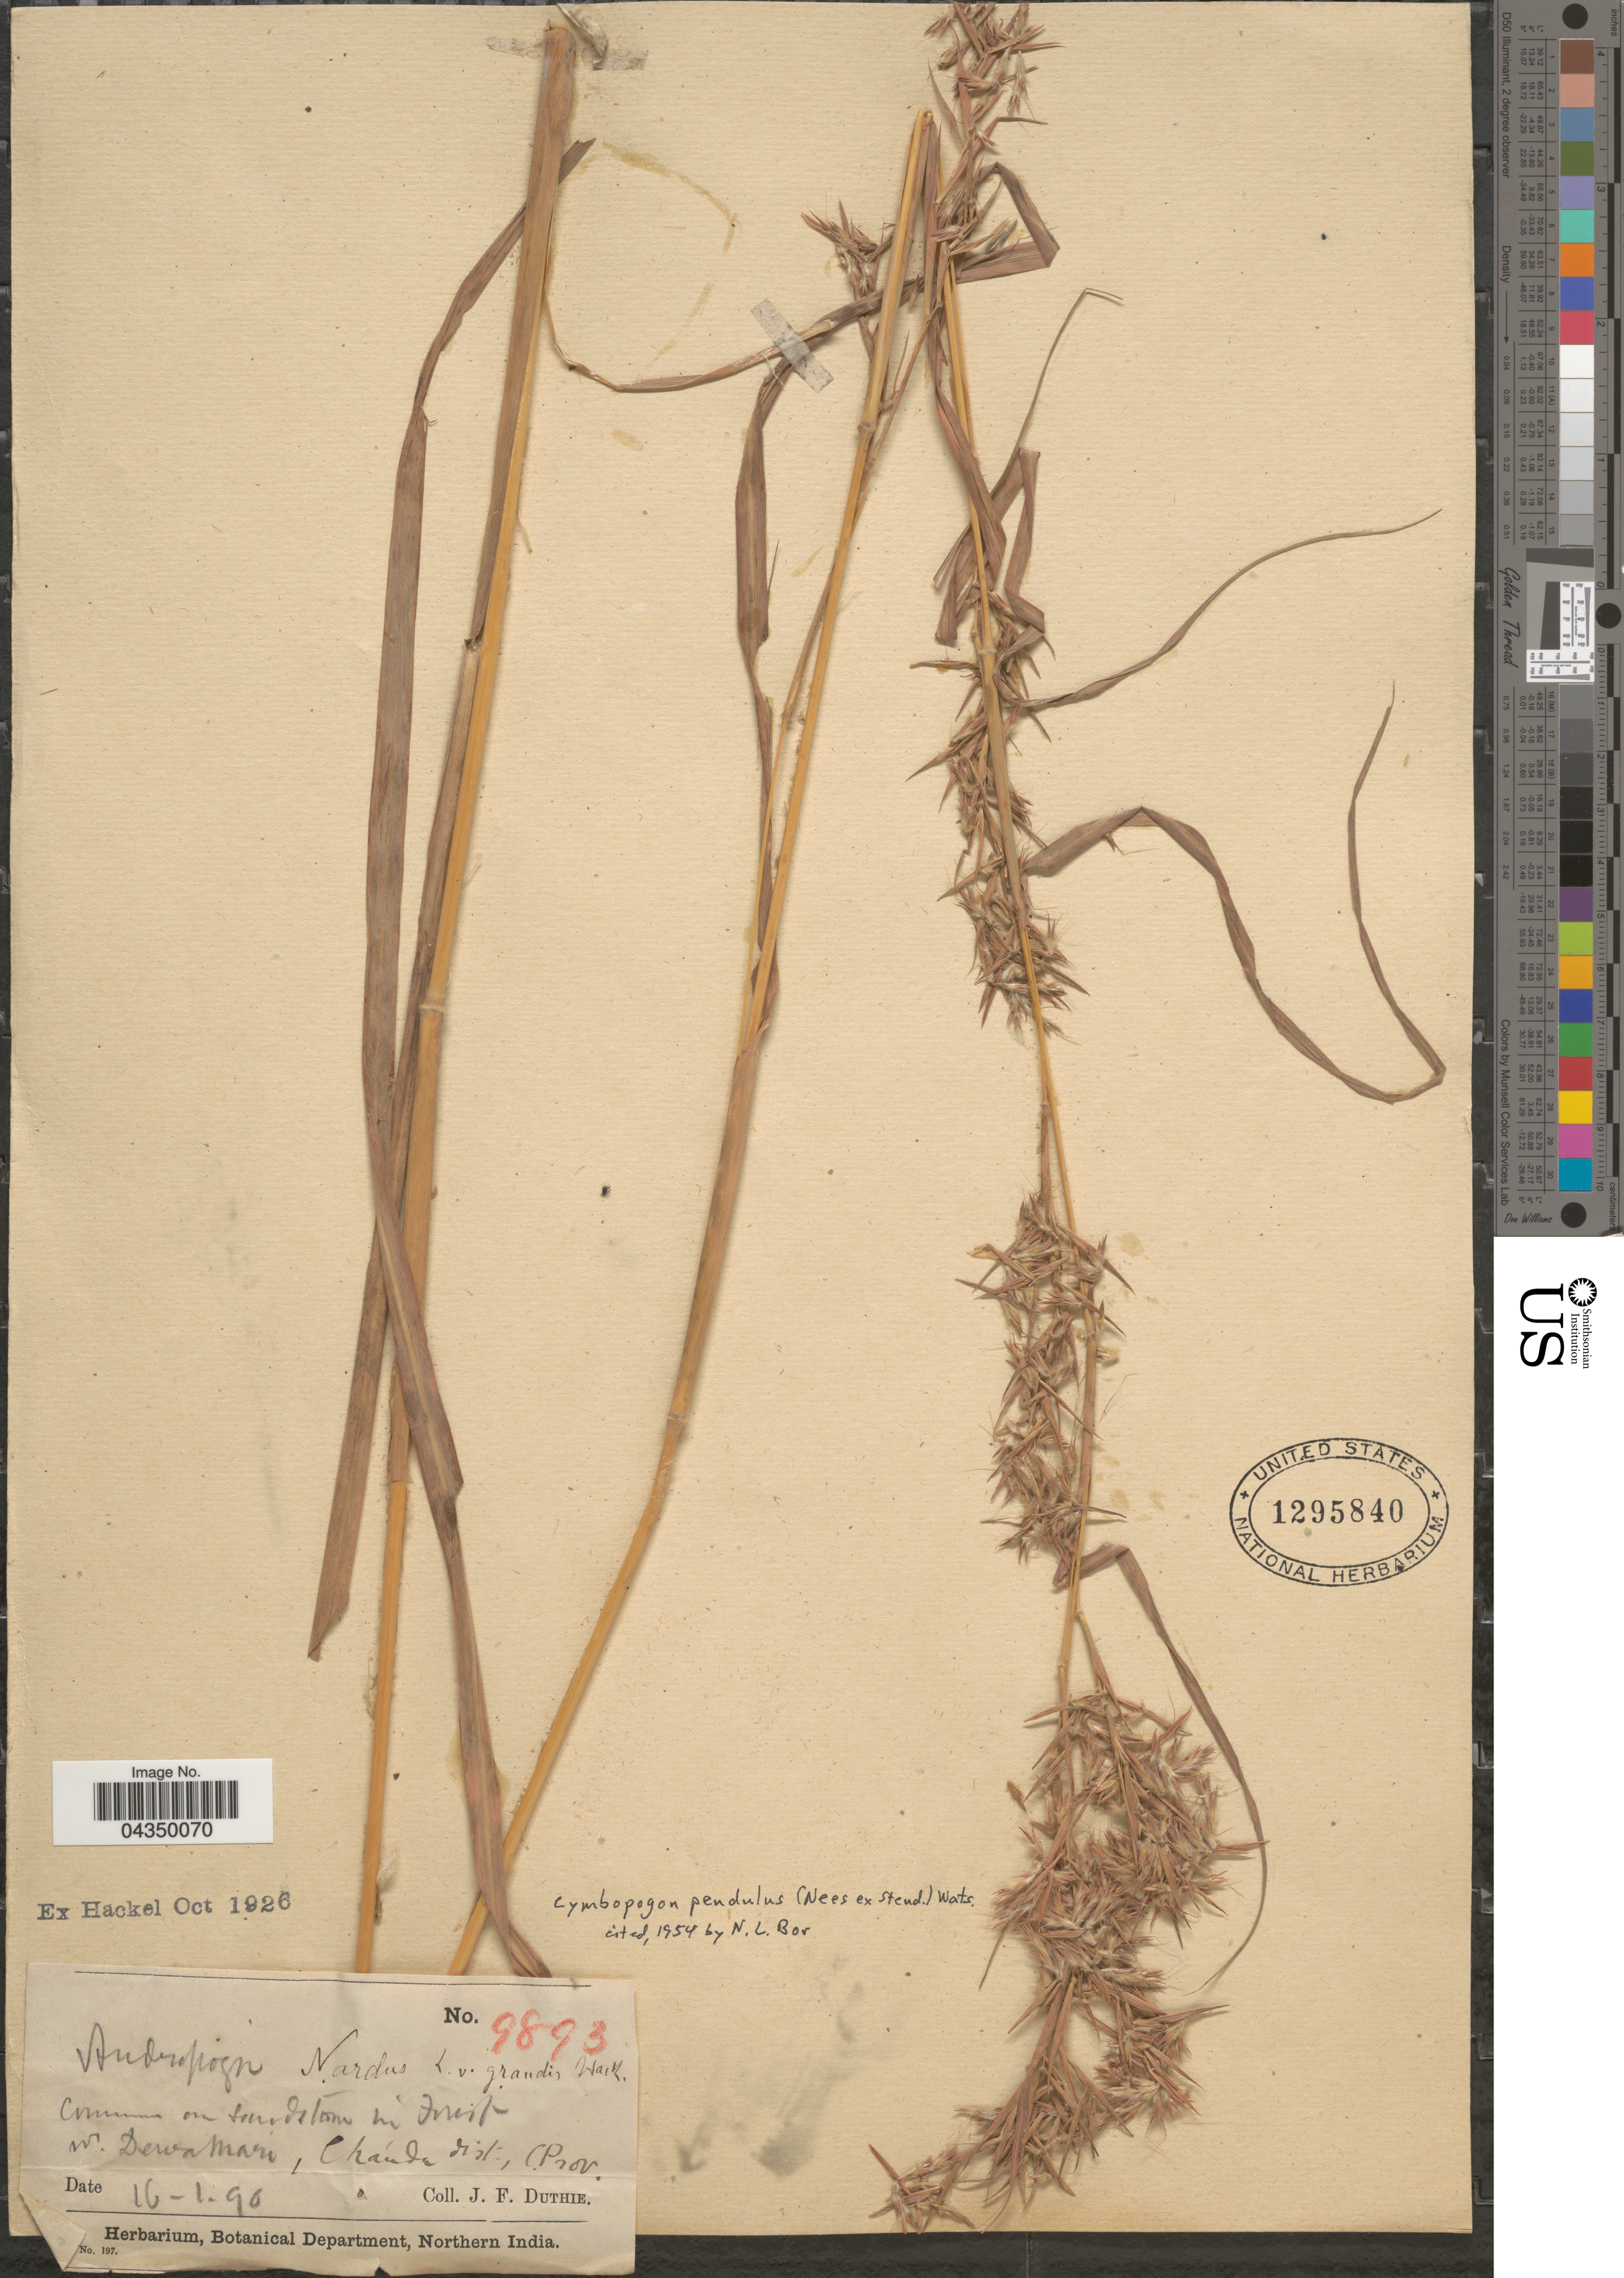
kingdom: Plantae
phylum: Tracheophyta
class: Liliopsida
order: Poales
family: Poaceae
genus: Cymbopogon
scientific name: Cymbopogon pendulus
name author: Stapf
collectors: J. F. Duthie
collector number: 9893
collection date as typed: Transcribed d/m/y: 16/1/90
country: India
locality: Common on sandstone in forest nr. Dewamari, Chanda dist, C. Prov.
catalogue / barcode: US 1295840